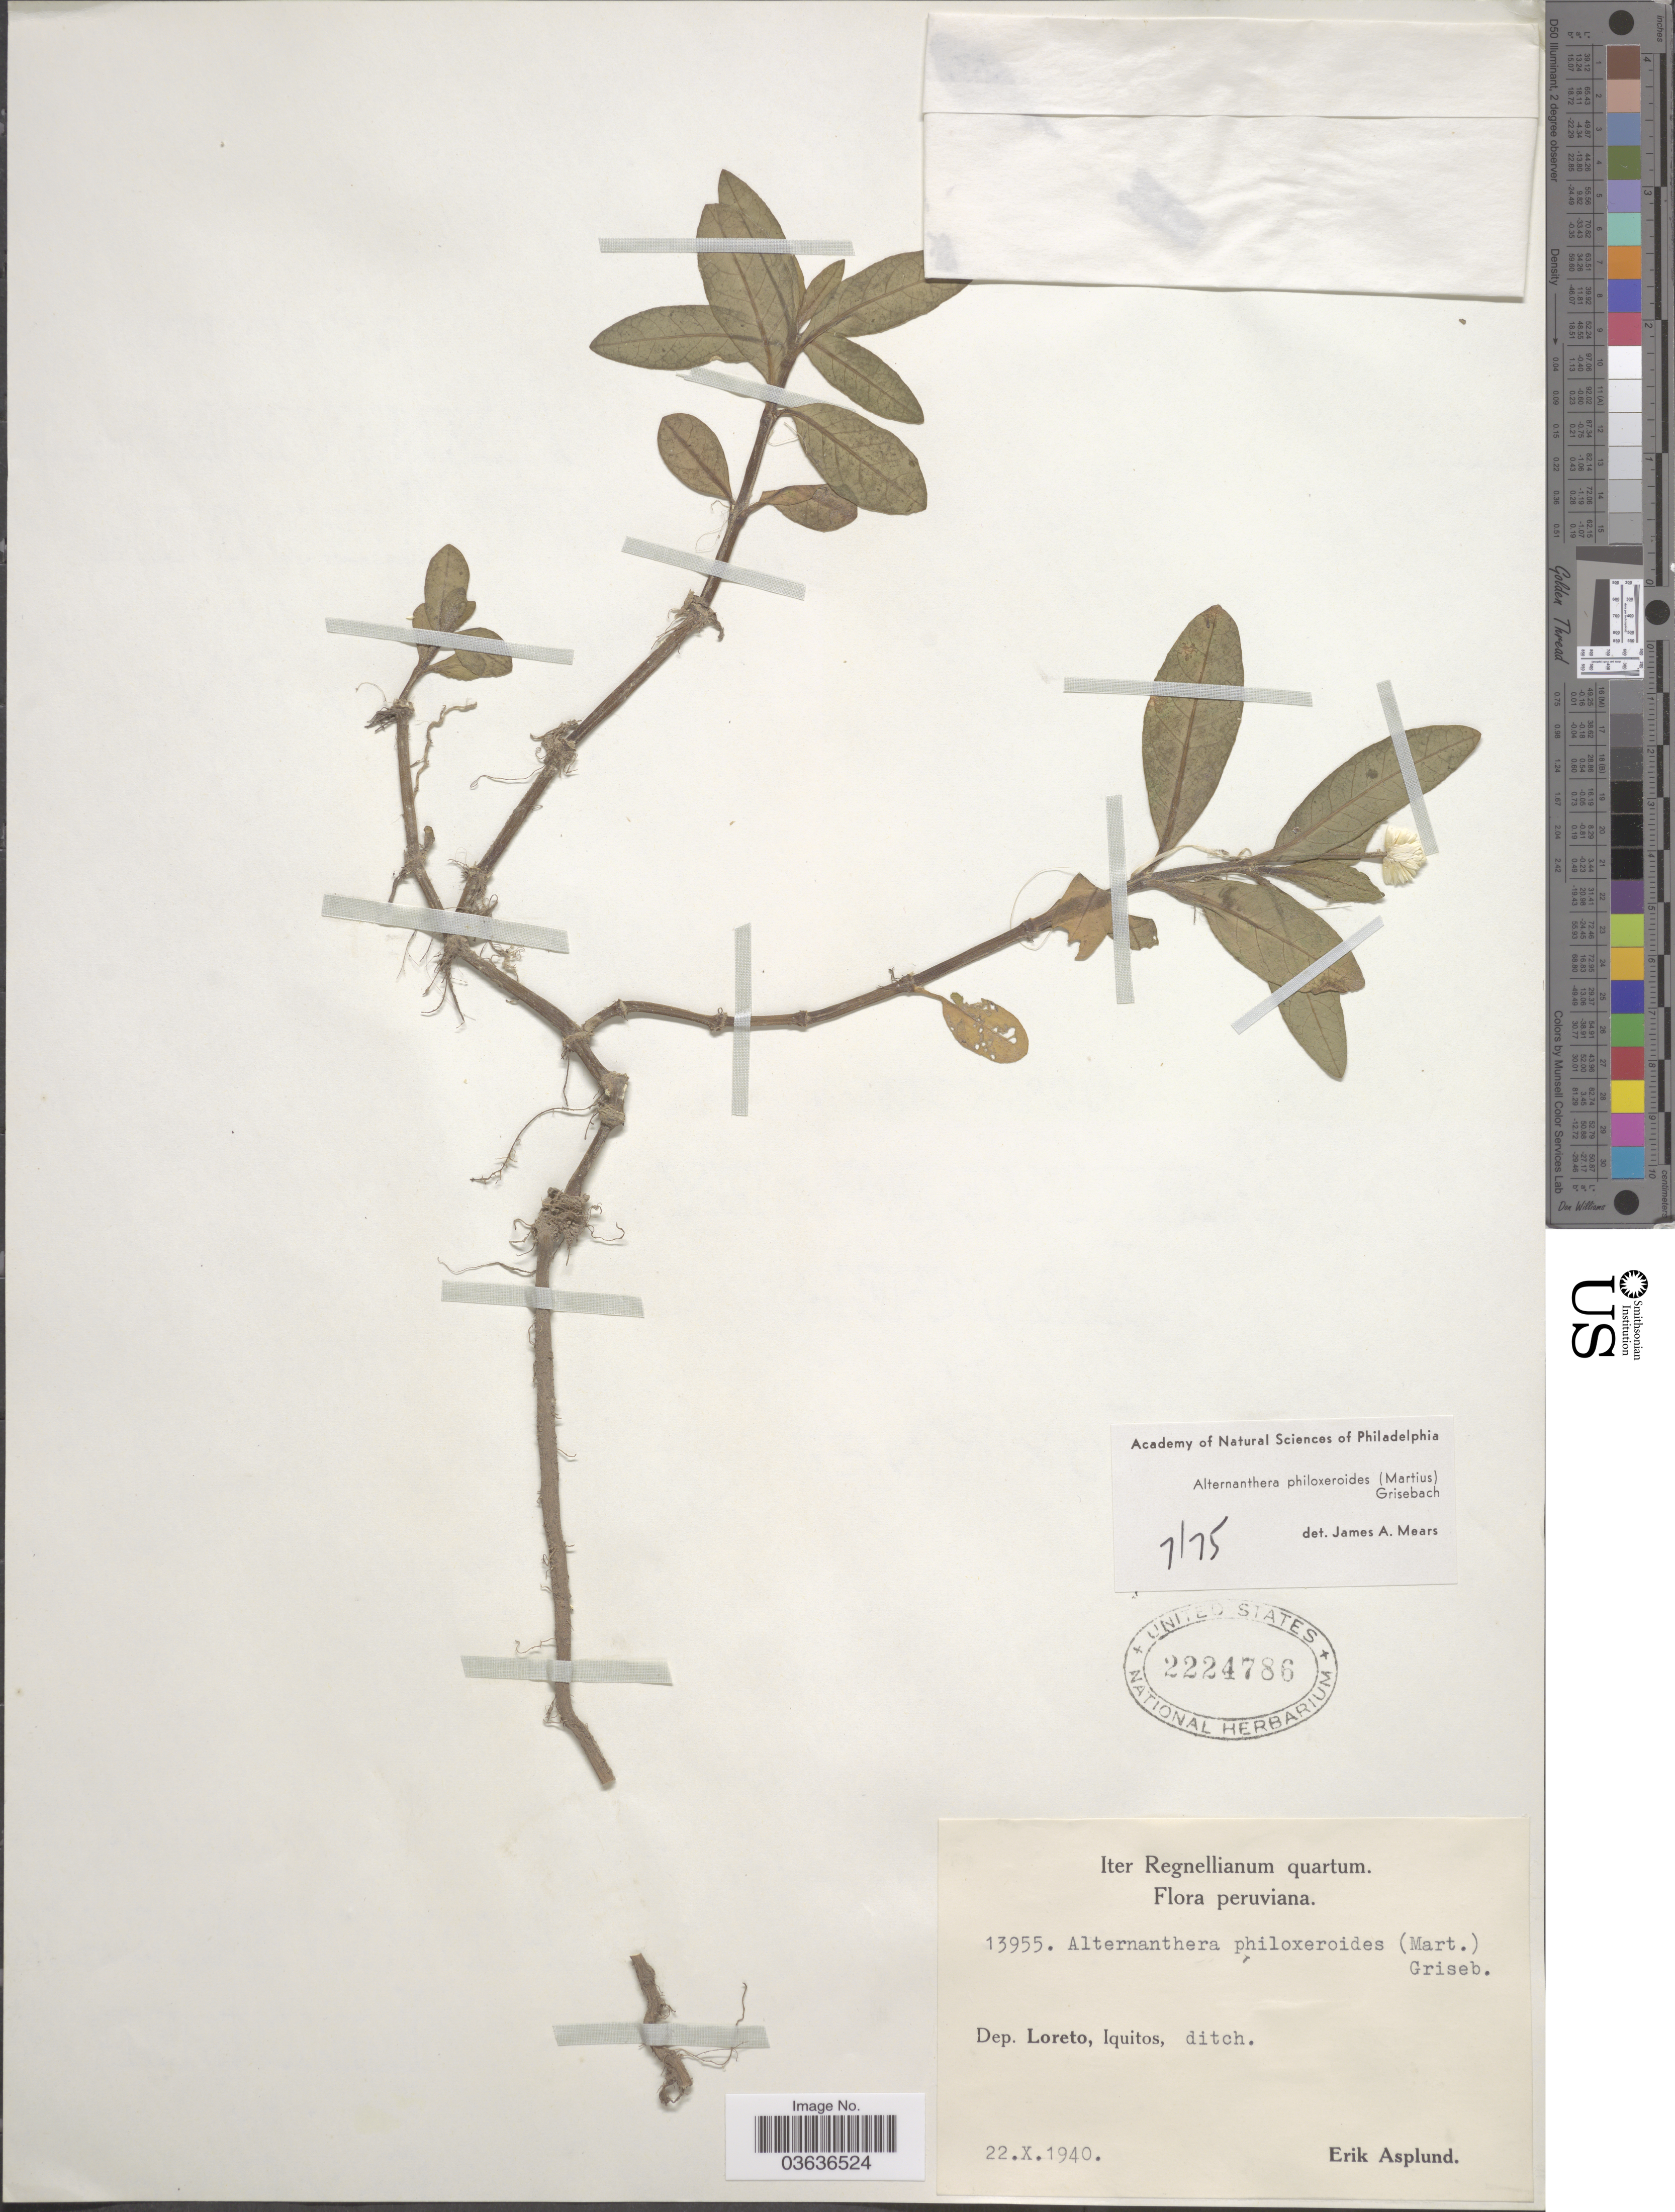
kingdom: Plantae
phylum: Tracheophyta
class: Magnoliopsida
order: Caryophyllales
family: Amaranthaceae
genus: Alternanthera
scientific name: Alternanthera philoxeroides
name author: (Mart.) Griseb.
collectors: E. Asplund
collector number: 13955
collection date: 1940-10-22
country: Peru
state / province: Loreto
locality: Dep. Loreto, Iquitos, ditch.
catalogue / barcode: US 2224786